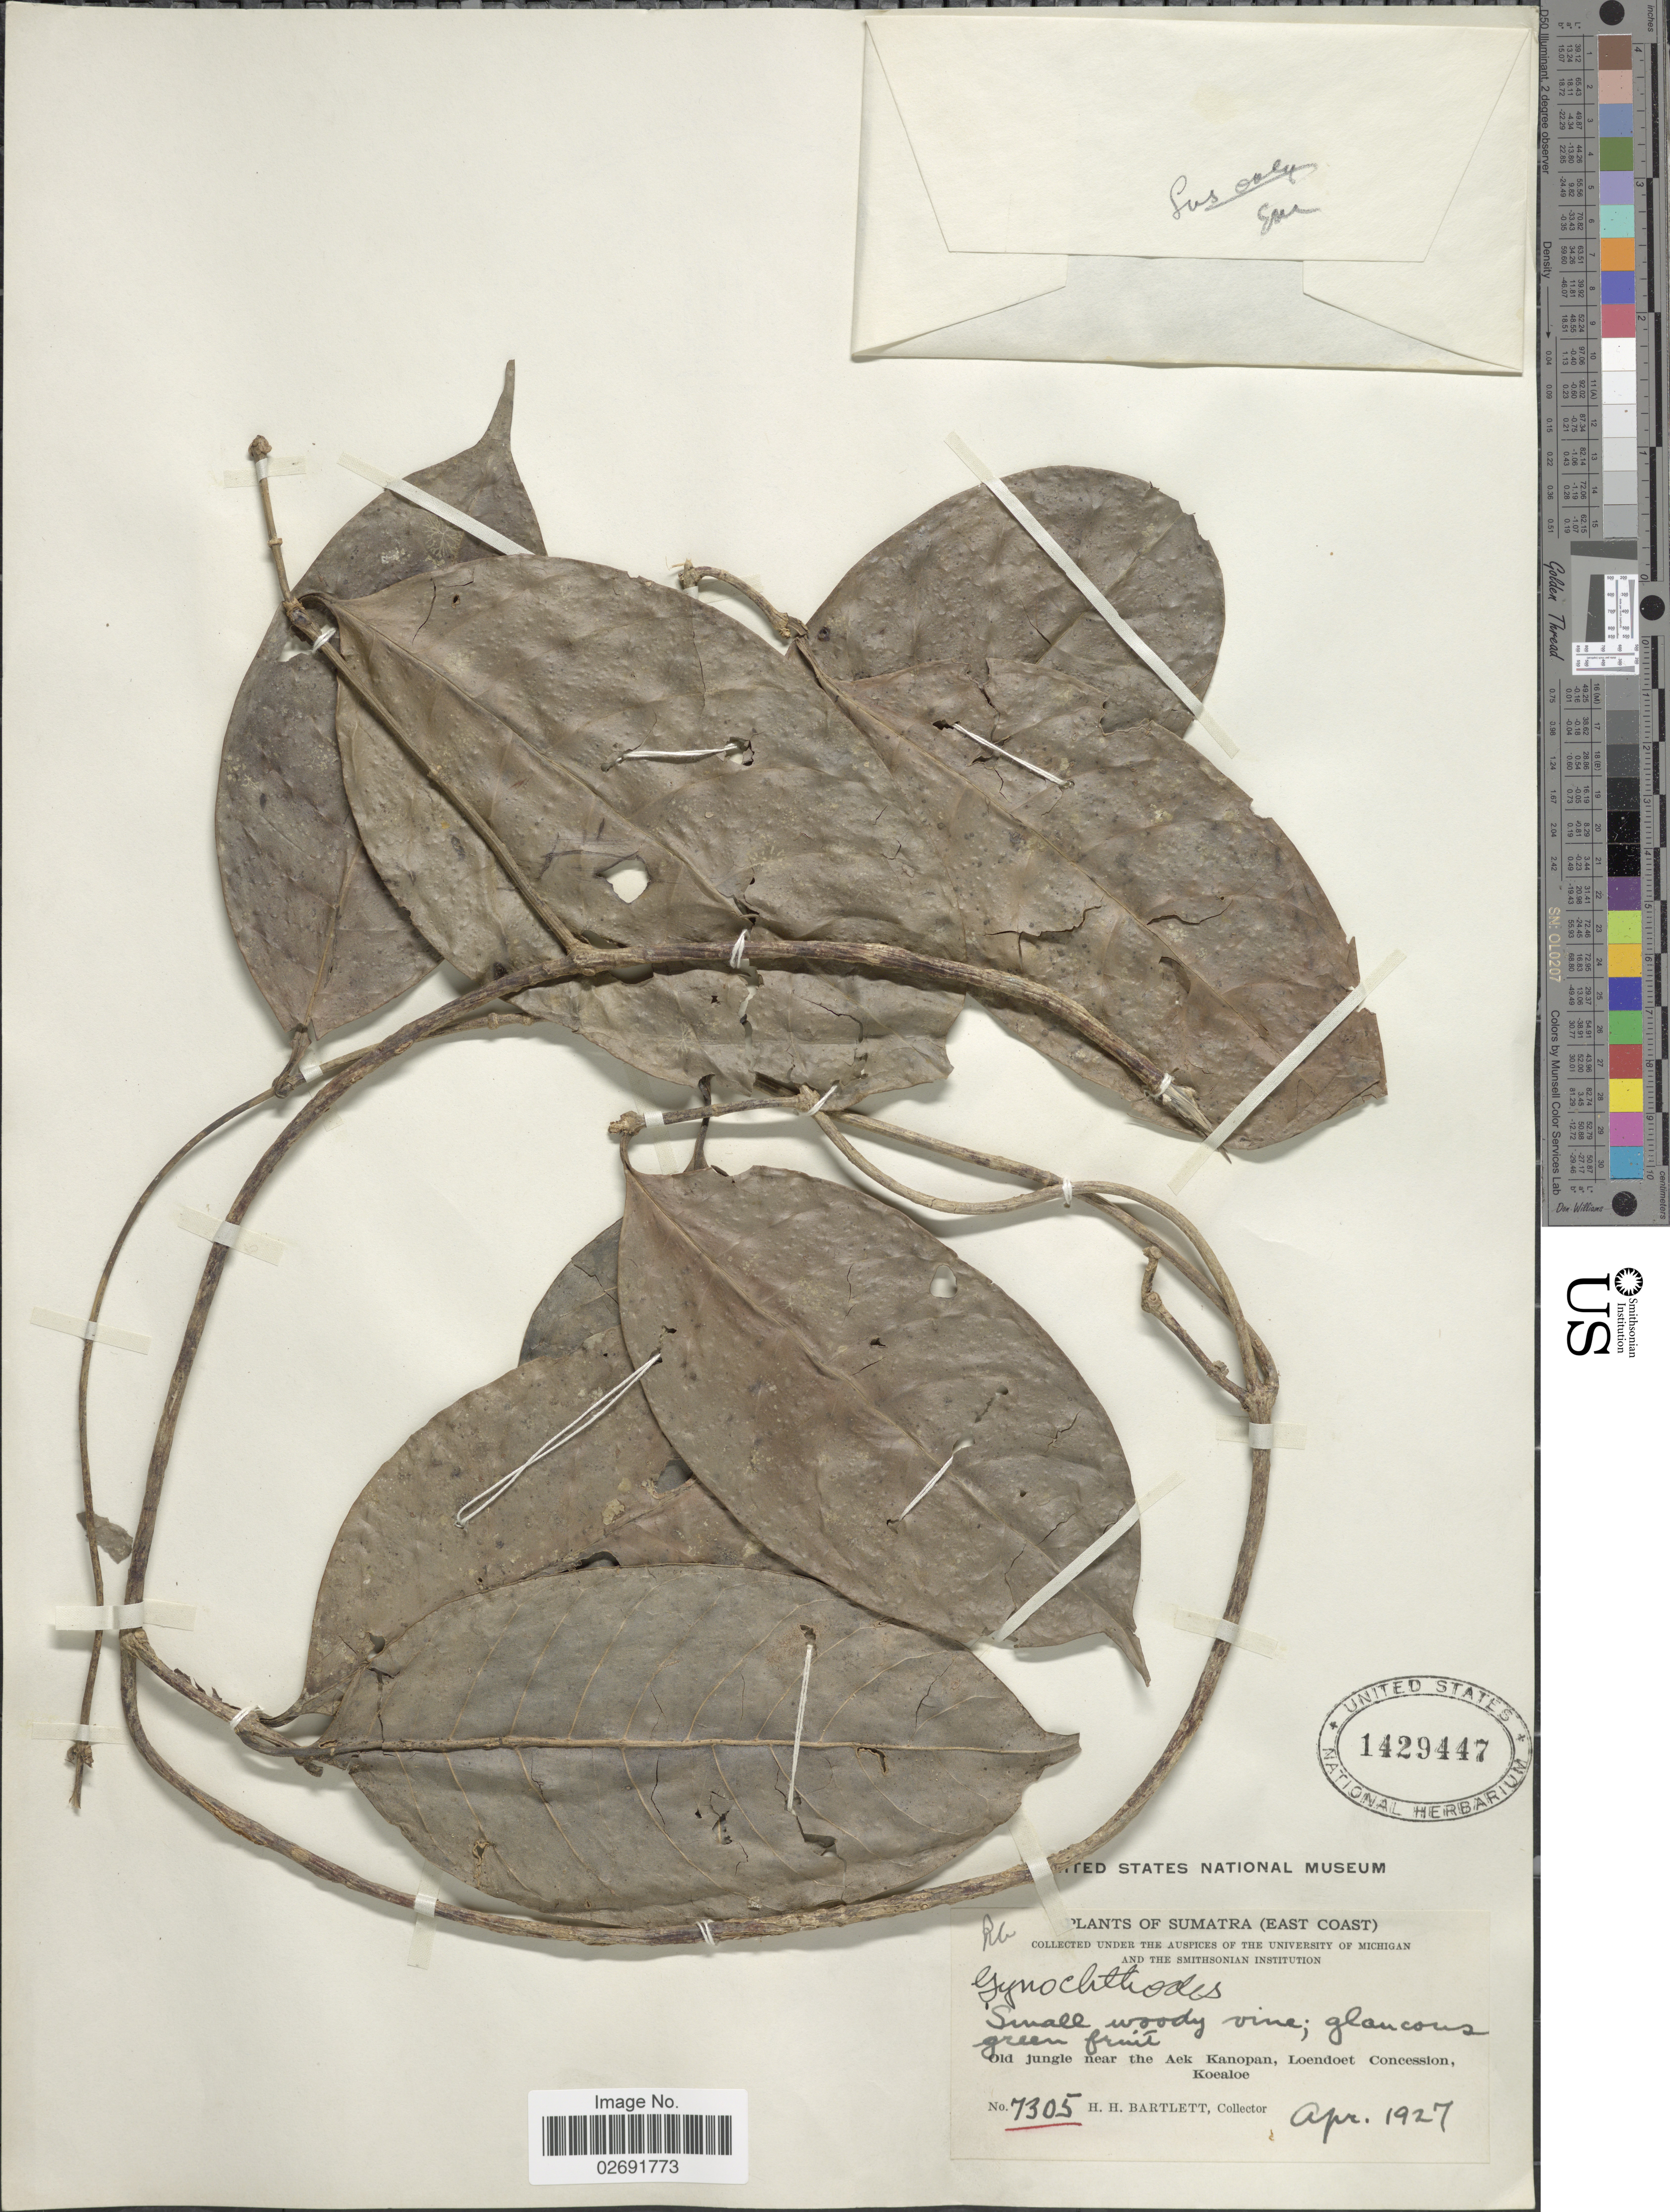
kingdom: Plantae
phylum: Tracheophyta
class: Magnoliopsida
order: Gentianales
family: Rubiaceae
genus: Gynochthodes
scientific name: Gynochthodes sp.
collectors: H. H. Bartlett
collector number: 7305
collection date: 1927-04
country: Indonesia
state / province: Sumatra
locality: East Coast. Old jungle near the Aek Kanopan, Loendoet Concession, Koealoe.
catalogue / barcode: US 1429447